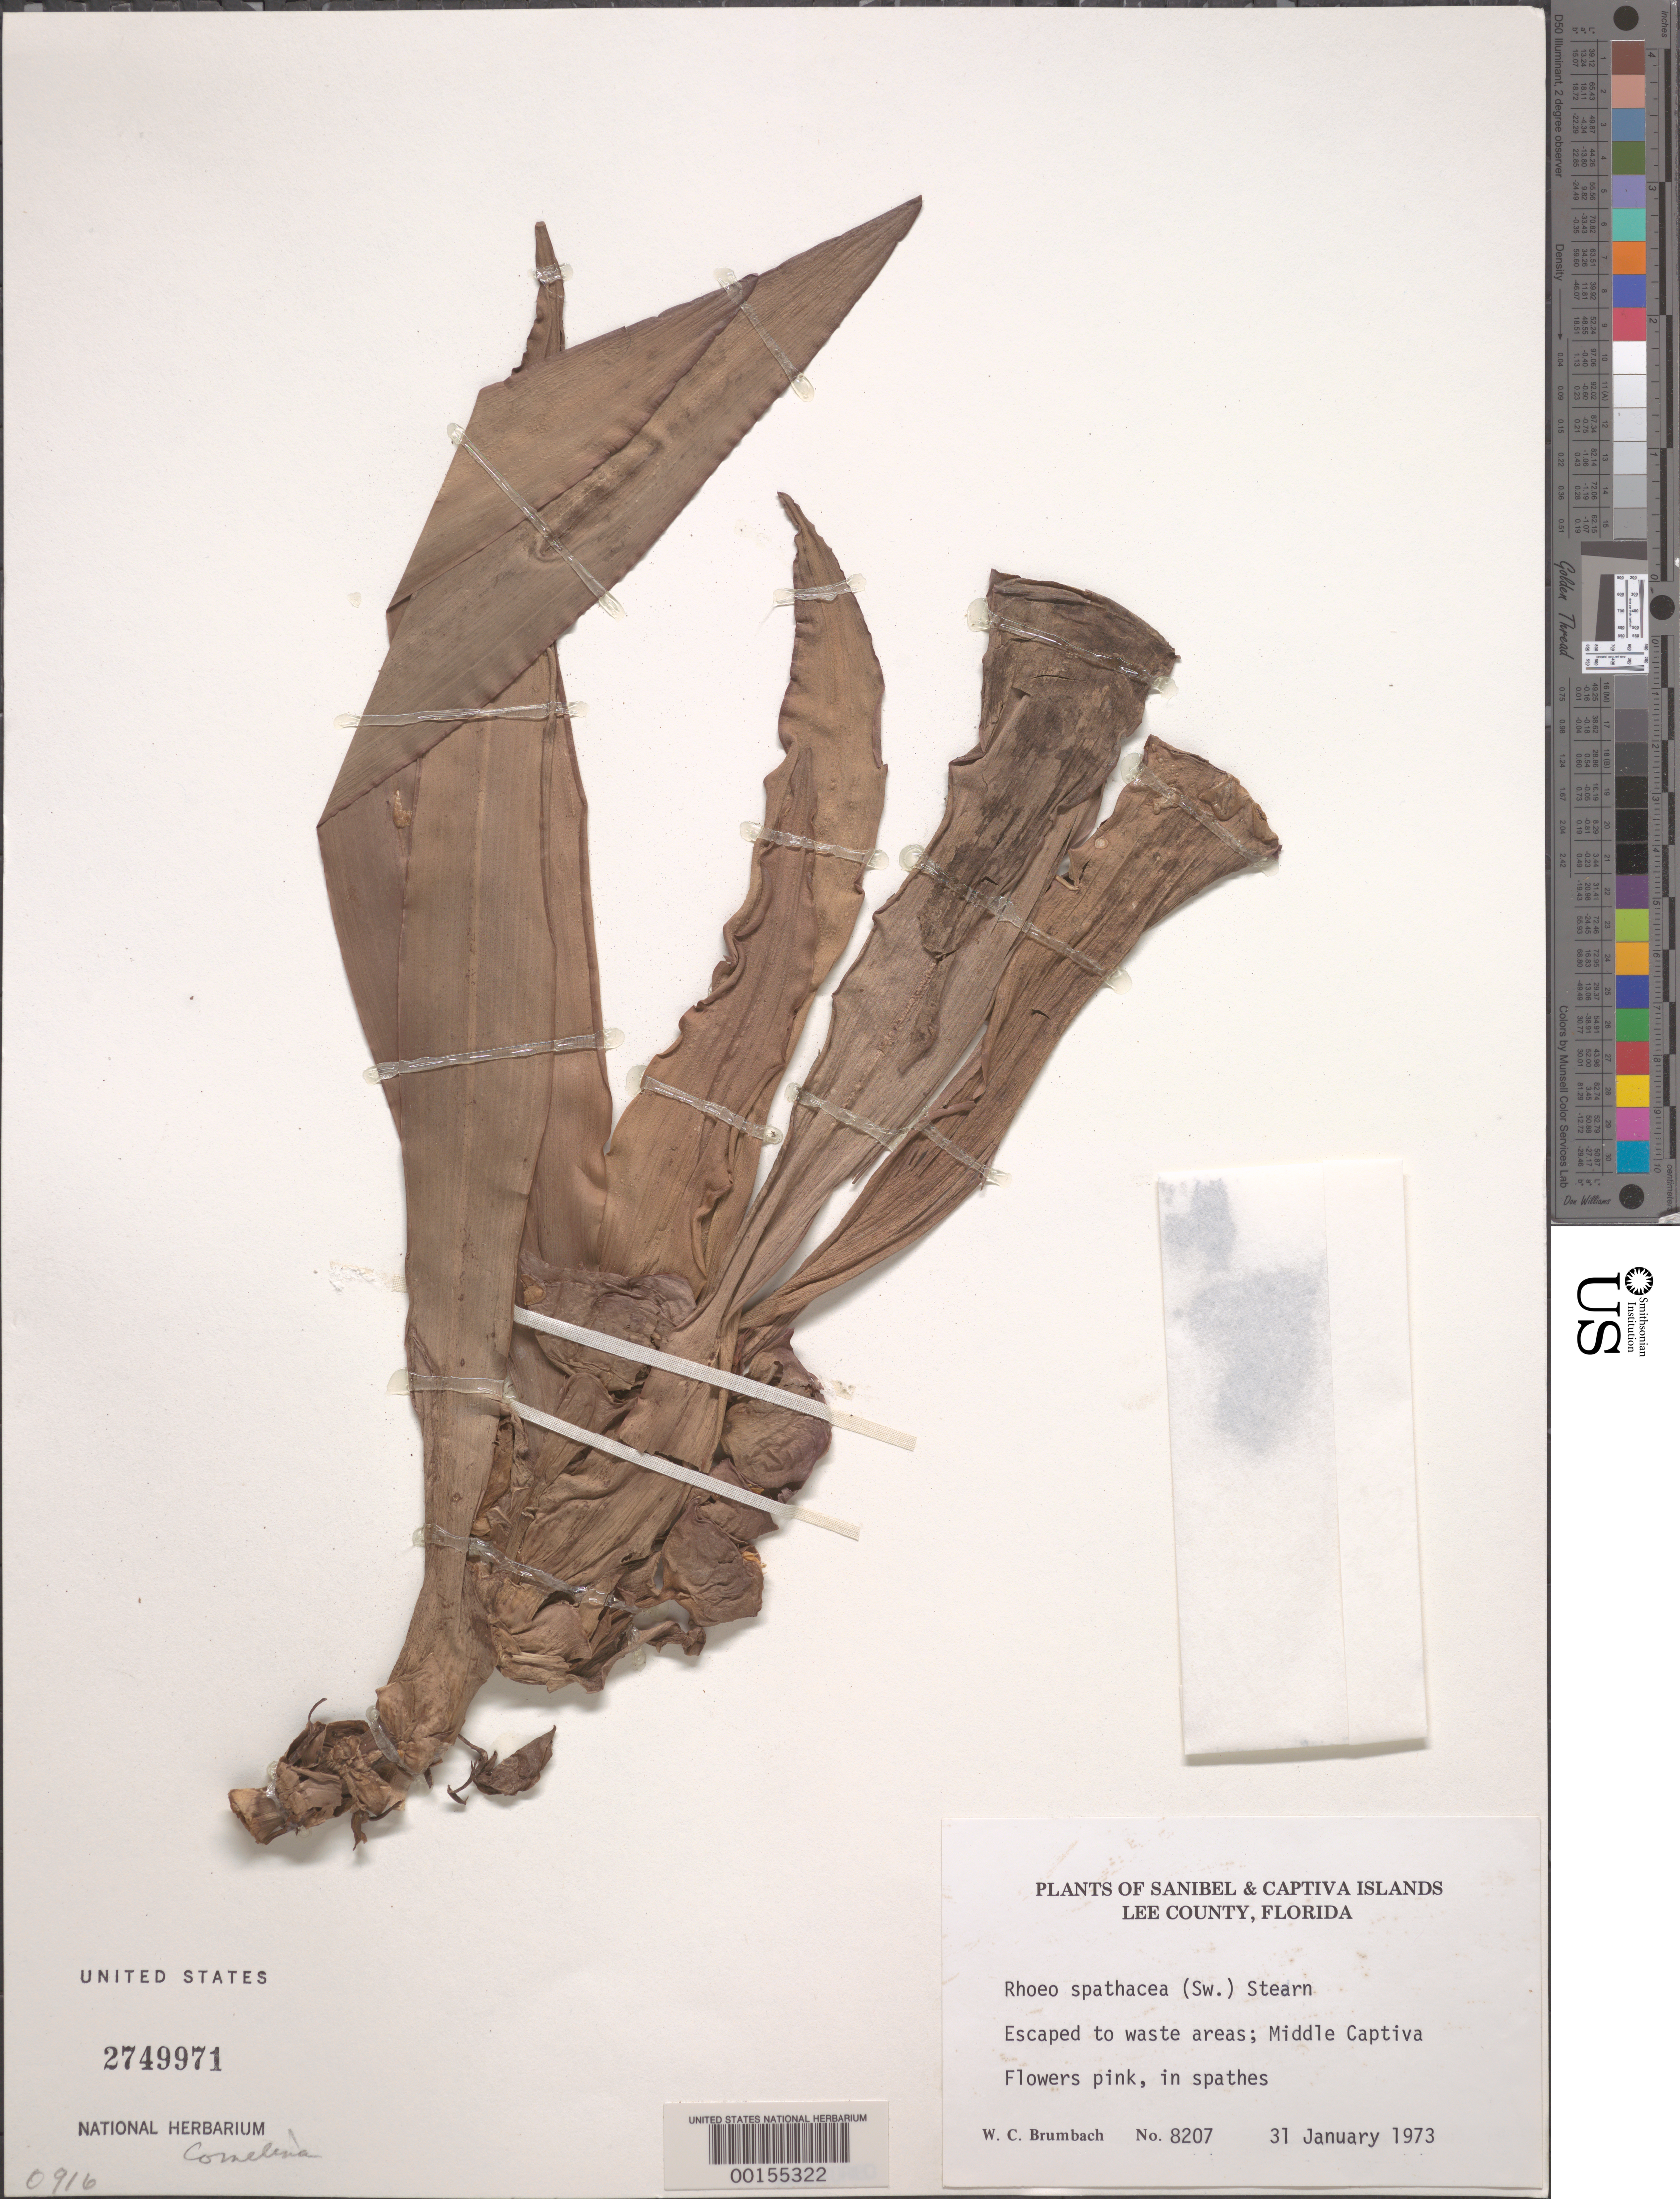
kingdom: Plantae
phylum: Tracheophyta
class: Liliopsida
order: Commelinales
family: Commelinaceae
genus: Tradescantia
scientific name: Tradescantia spathacea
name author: Sw.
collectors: W. C. Brumbach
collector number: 8207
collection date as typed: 31 Jan 1973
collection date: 1973-01-31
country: United States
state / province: Florida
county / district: Lee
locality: Middle captiva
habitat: Waste areas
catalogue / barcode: US 2749971